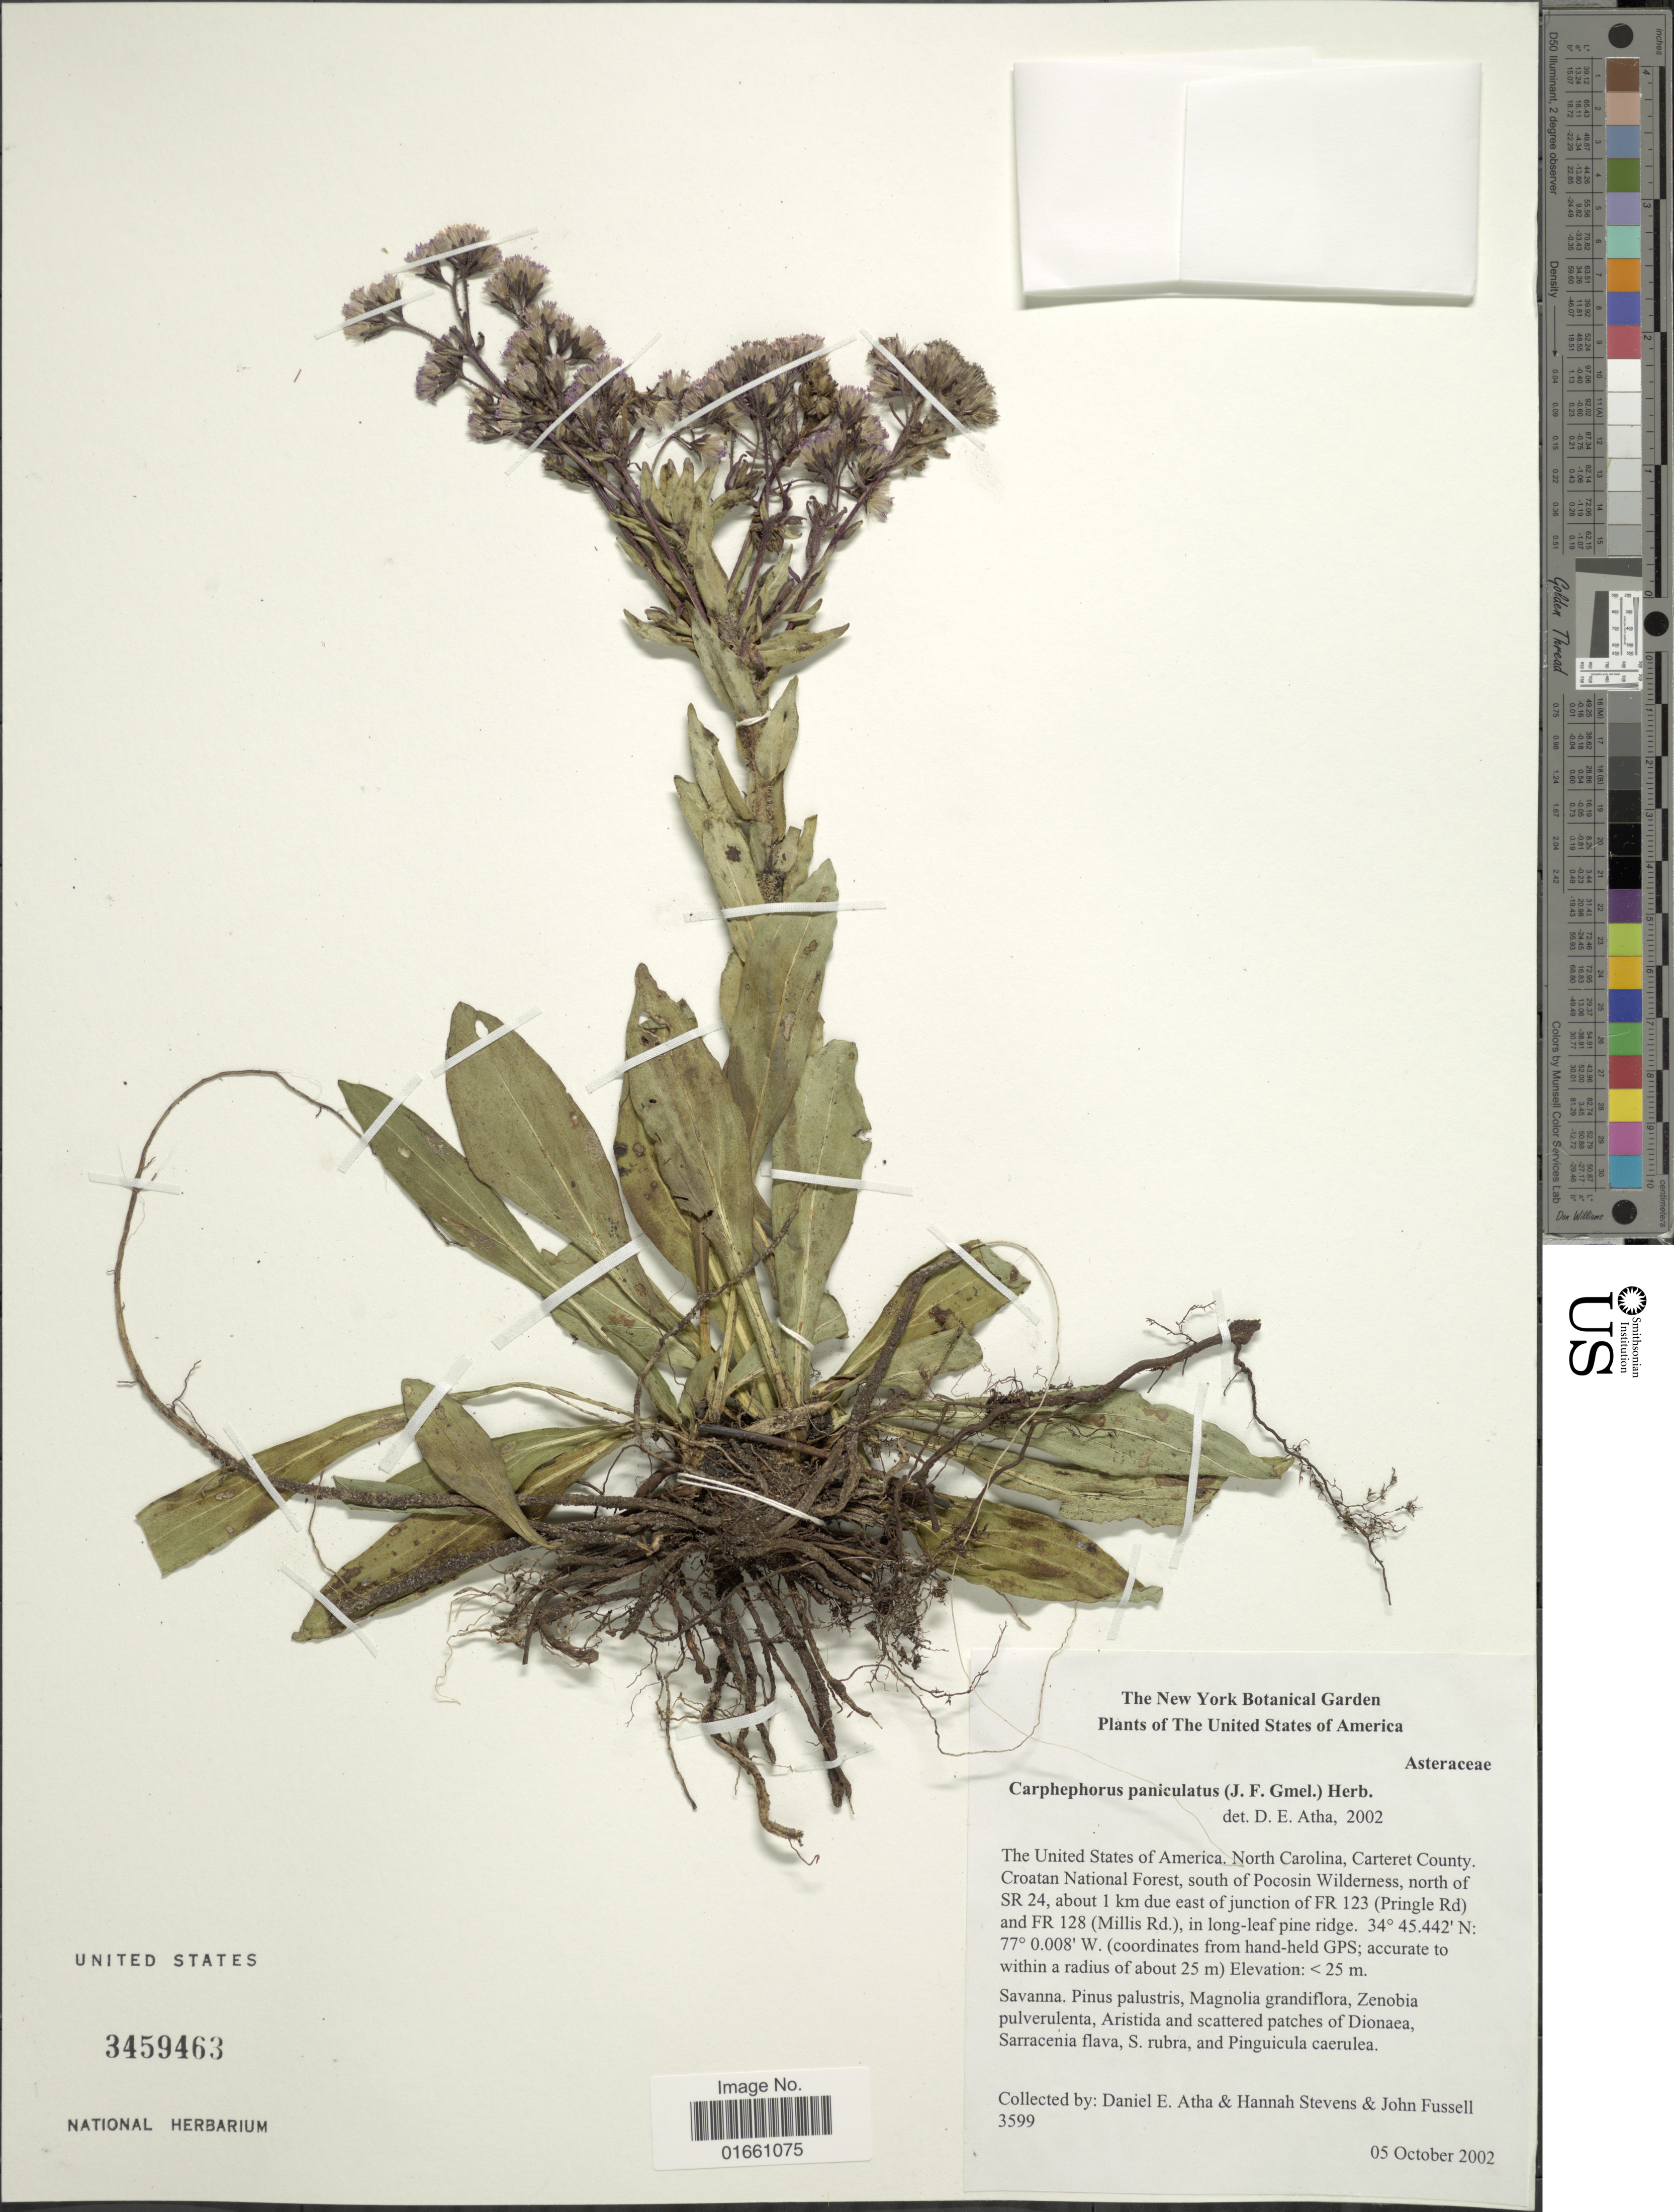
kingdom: Plantae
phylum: Tracheophyta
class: Magnoliopsida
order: Asterales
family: Asteraceae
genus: Trilisa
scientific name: Trilisa paniculata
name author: (J.F. Gmel.) Cass.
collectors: D. Atha, H. Stevens & J. Fussell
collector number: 3599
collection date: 2002-10-05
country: United States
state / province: North Carolina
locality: Carteret County,Croatan National Forest, south of Pocosin Wilderness, north of SR 24, about 1 km due east of junction of FR 123 (Pringle Rd.) and FR 128 (Millis Rd.)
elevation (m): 25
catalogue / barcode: US 3459463